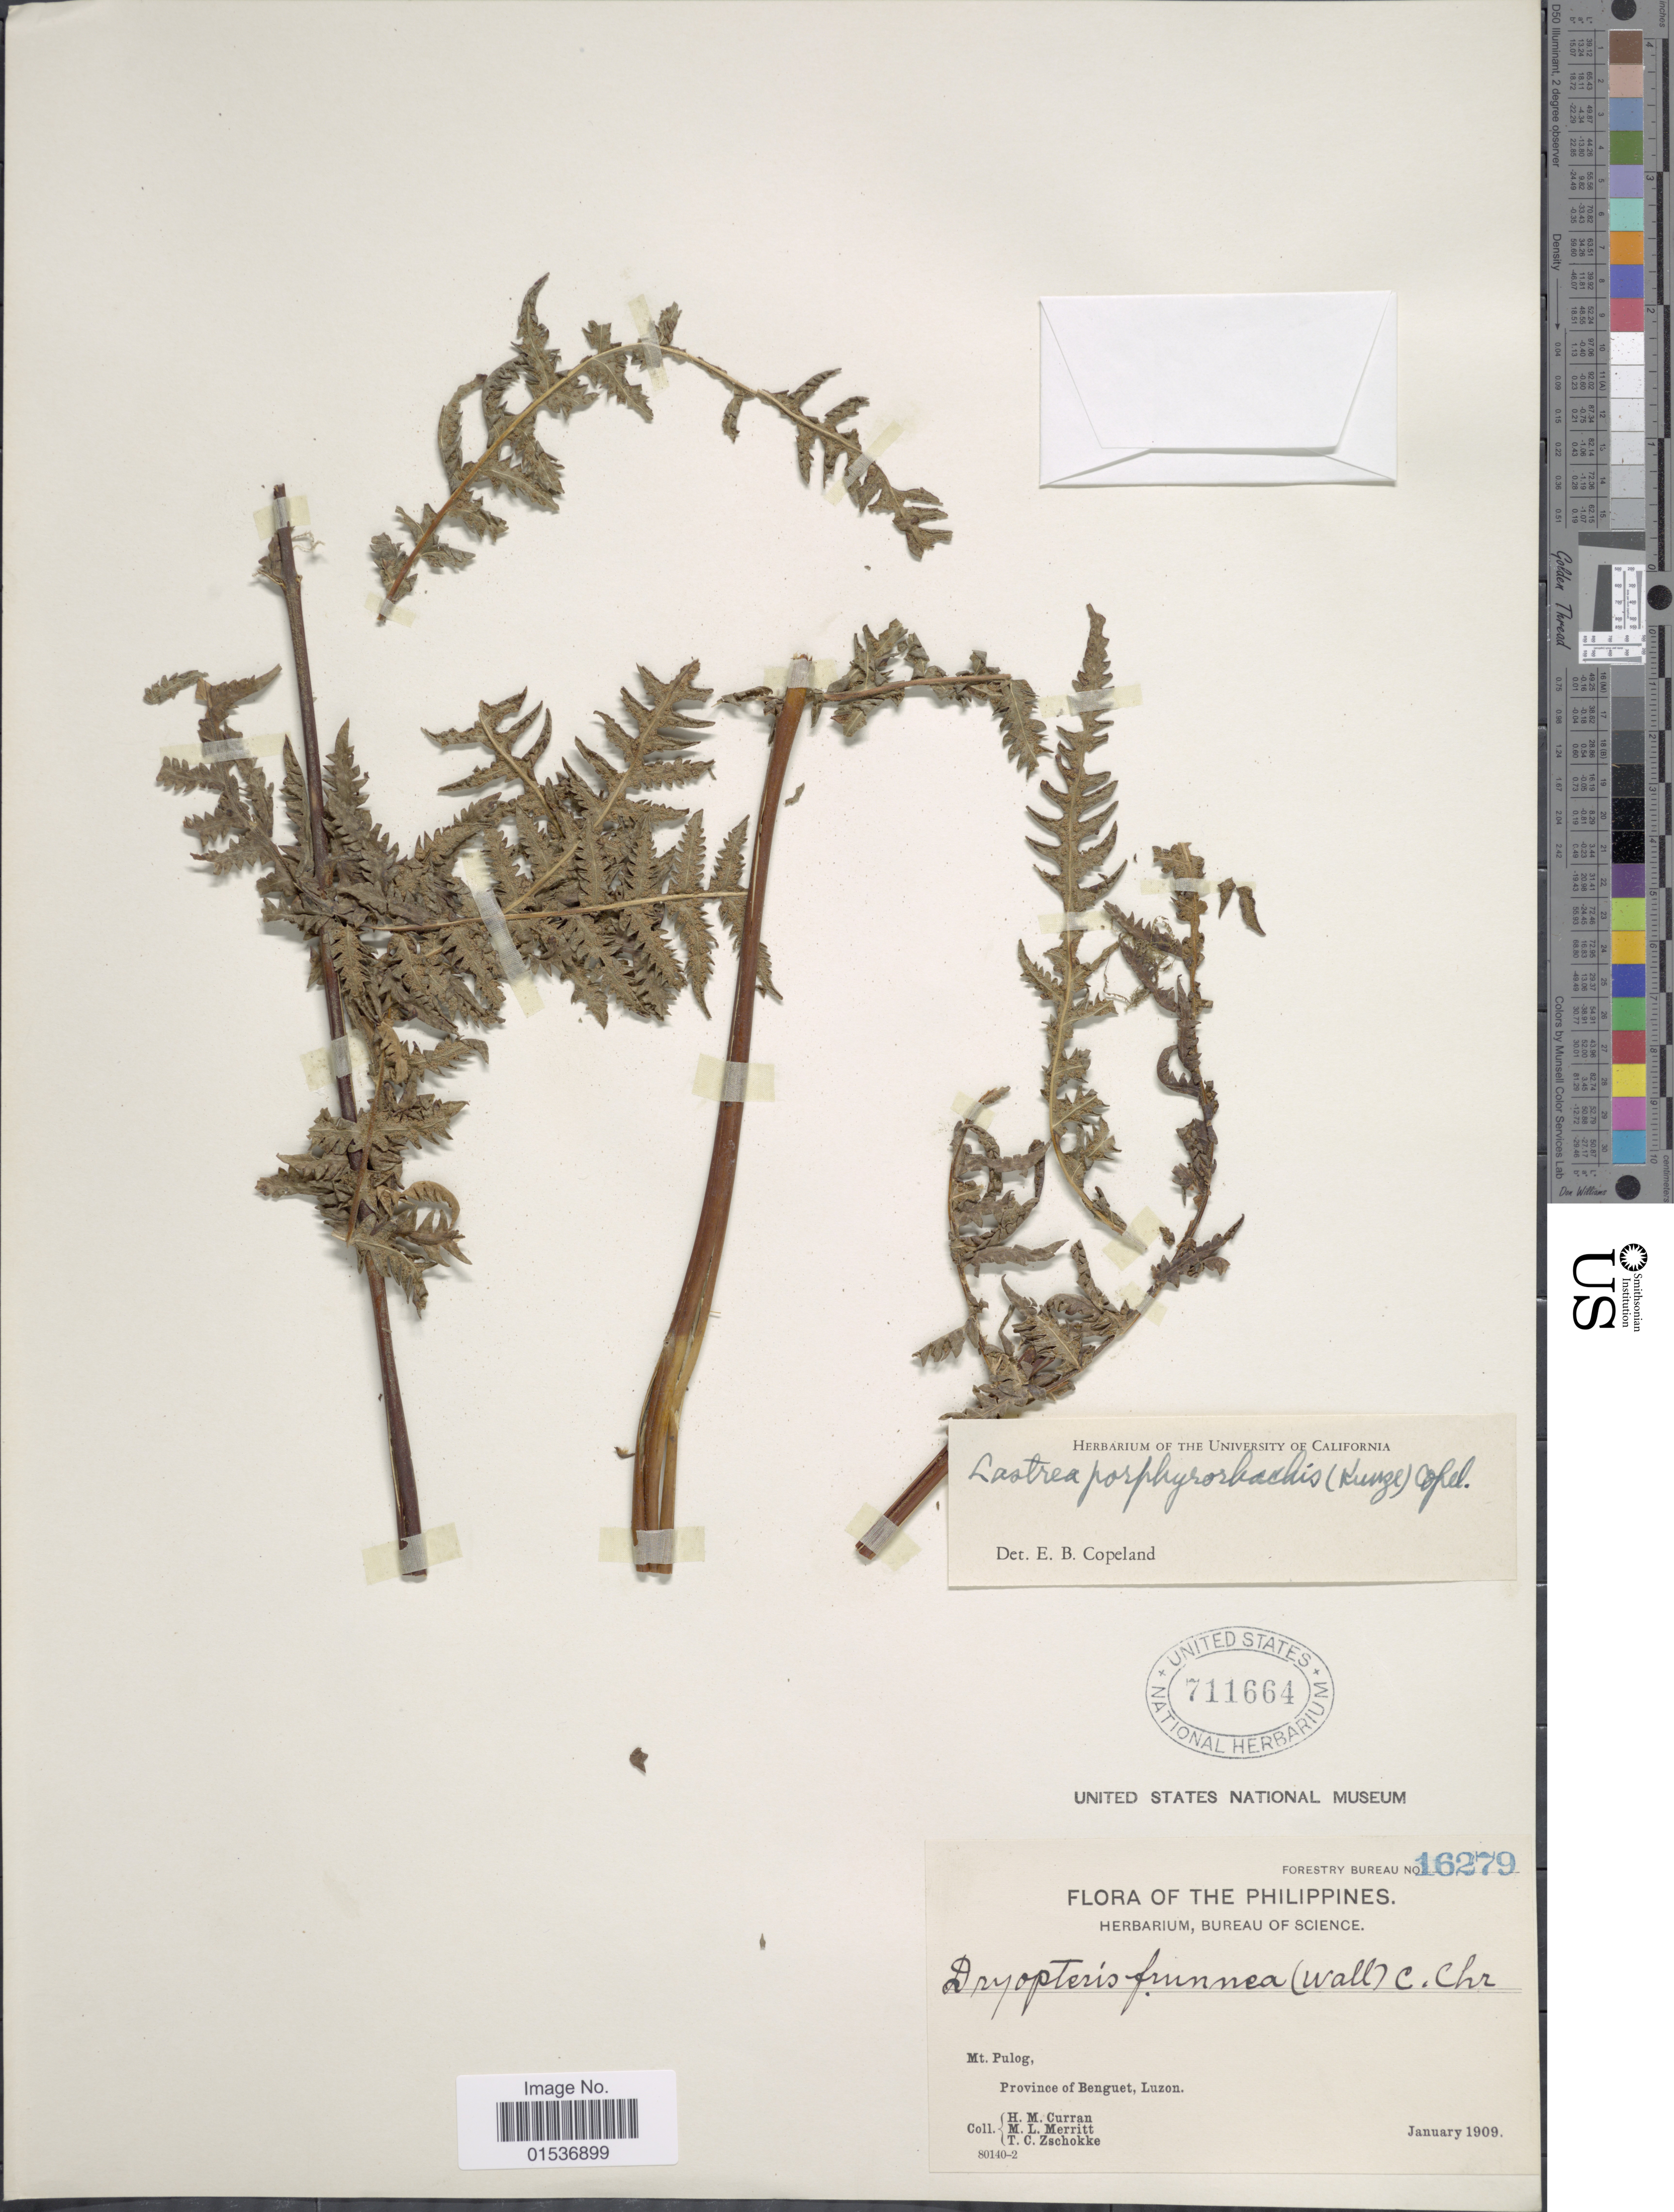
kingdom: Plantae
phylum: Tracheophyta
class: Polypodiopsida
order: Polypodiales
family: Thelypteridaceae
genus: Pseudophegopteris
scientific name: Pseudophegopteris pyrrhorachis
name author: (Kunze) Ching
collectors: H. M. Curran, M. L. Merritt & T. C. Zschokke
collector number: Forestry Bureau 16279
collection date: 1909-01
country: Philippines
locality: Mt, Pulog, Province of Benguet, Luzon.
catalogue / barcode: US 711664